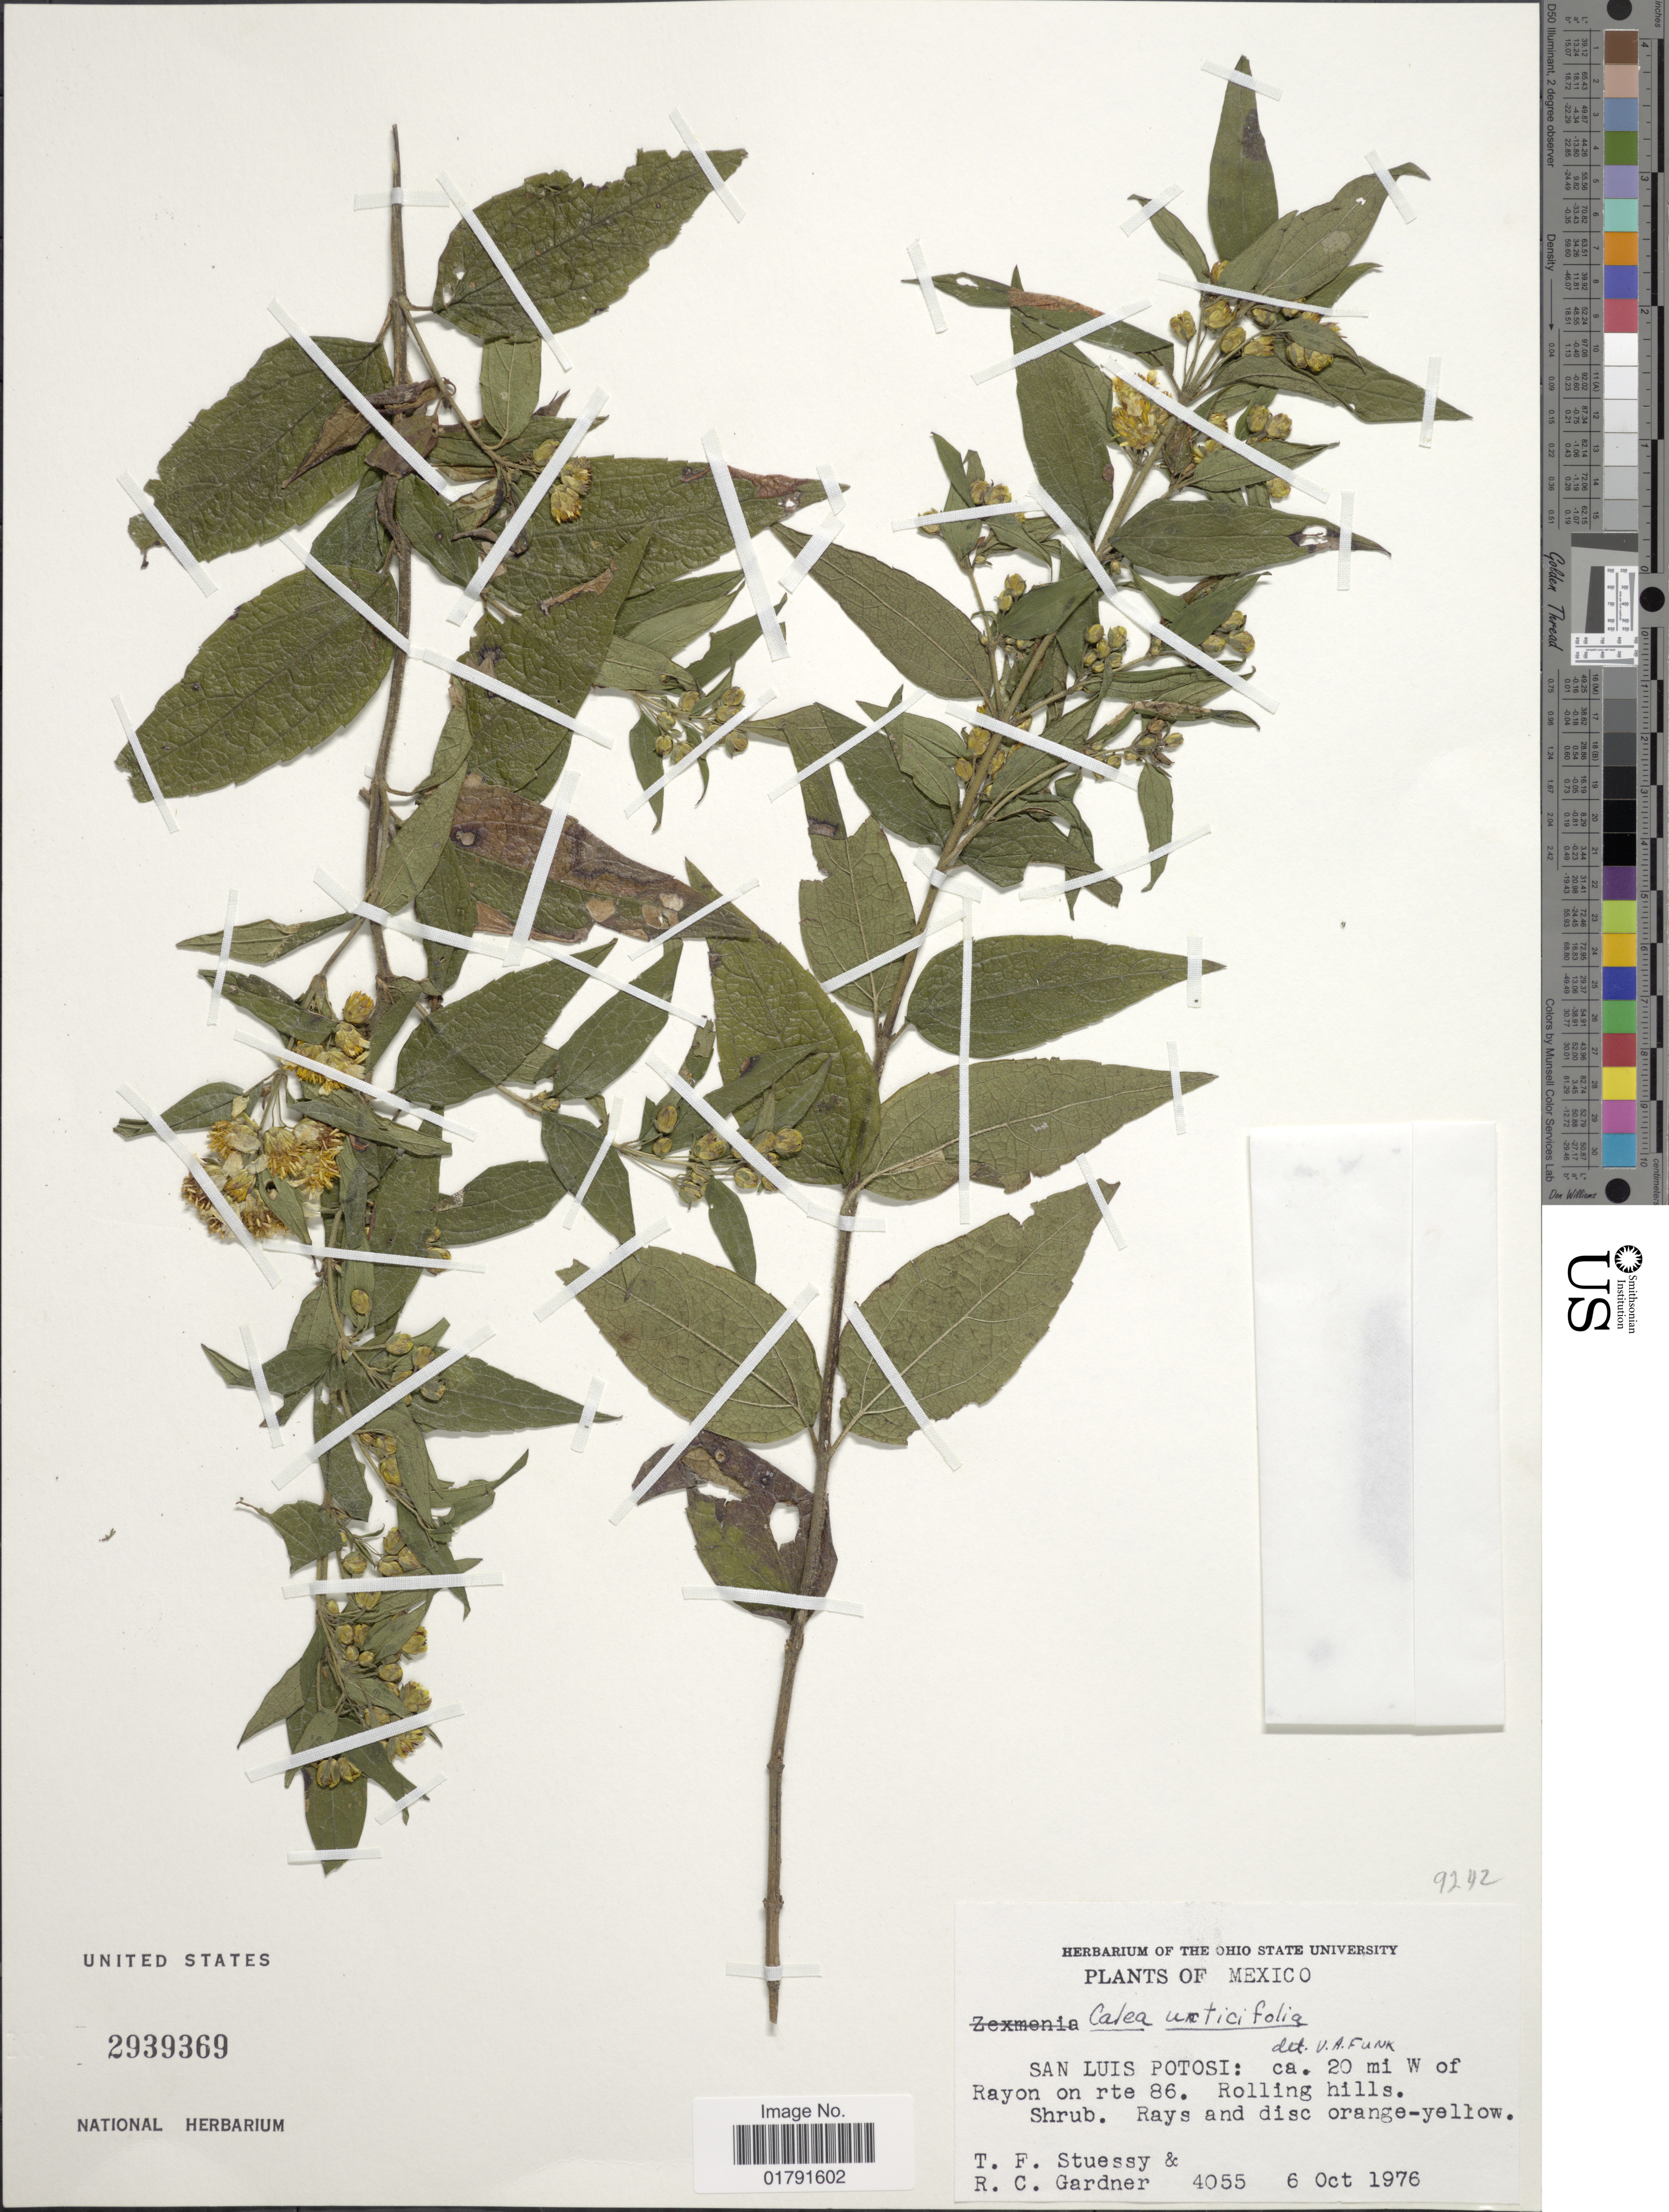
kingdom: Plantae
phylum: Tracheophyta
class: Magnoliopsida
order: Asterales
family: Asteraceae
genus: Calea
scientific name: Calea urticifolia var. urticifolia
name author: (Mill.) DC.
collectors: T. Stuessy & R. C. Gardner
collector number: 4055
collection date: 1976-10-06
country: Mexico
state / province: San Luis Potosí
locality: Ca. 20 mi W of Rayon on rte 86, Rolling hills.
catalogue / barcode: US 2939369